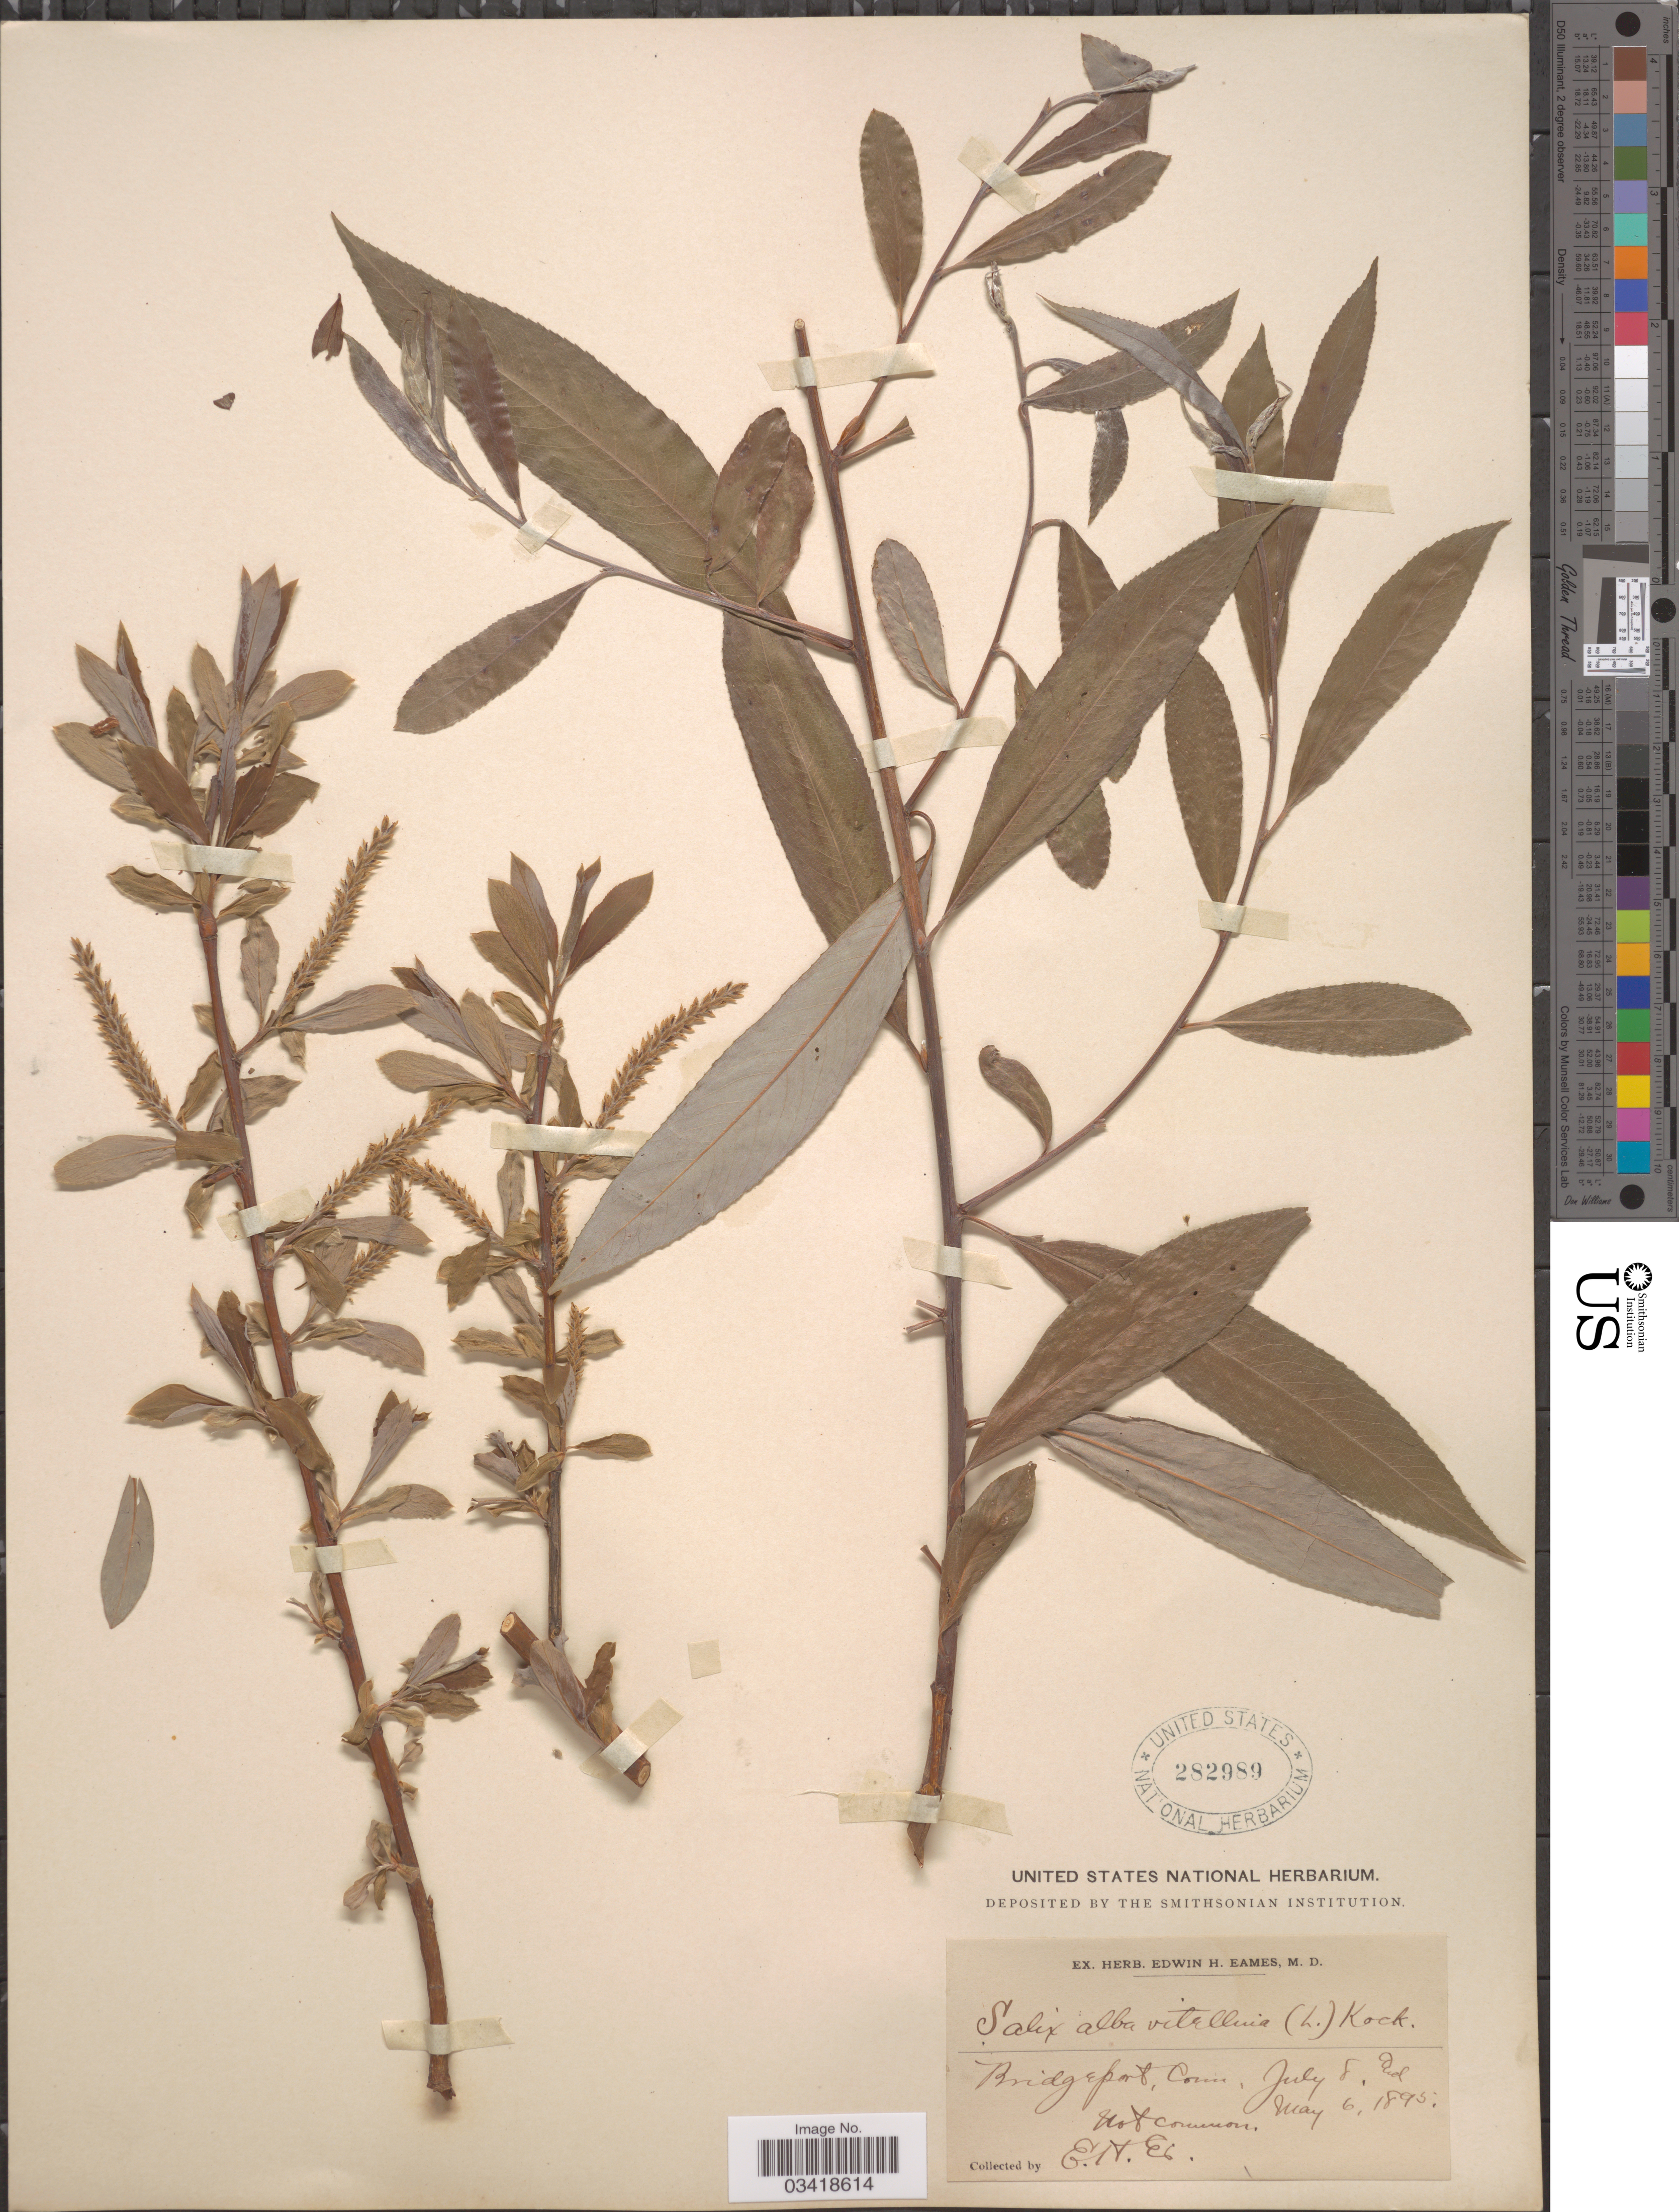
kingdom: Plantae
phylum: Tracheophyta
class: Magnoliopsida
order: Malpighiales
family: Salicaceae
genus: Salix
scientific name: Salix alba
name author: L.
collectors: E. H. Eames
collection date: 1895-05-06/1895-07-08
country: United States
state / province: Connecticut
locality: Bridgeport.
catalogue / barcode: US 282989